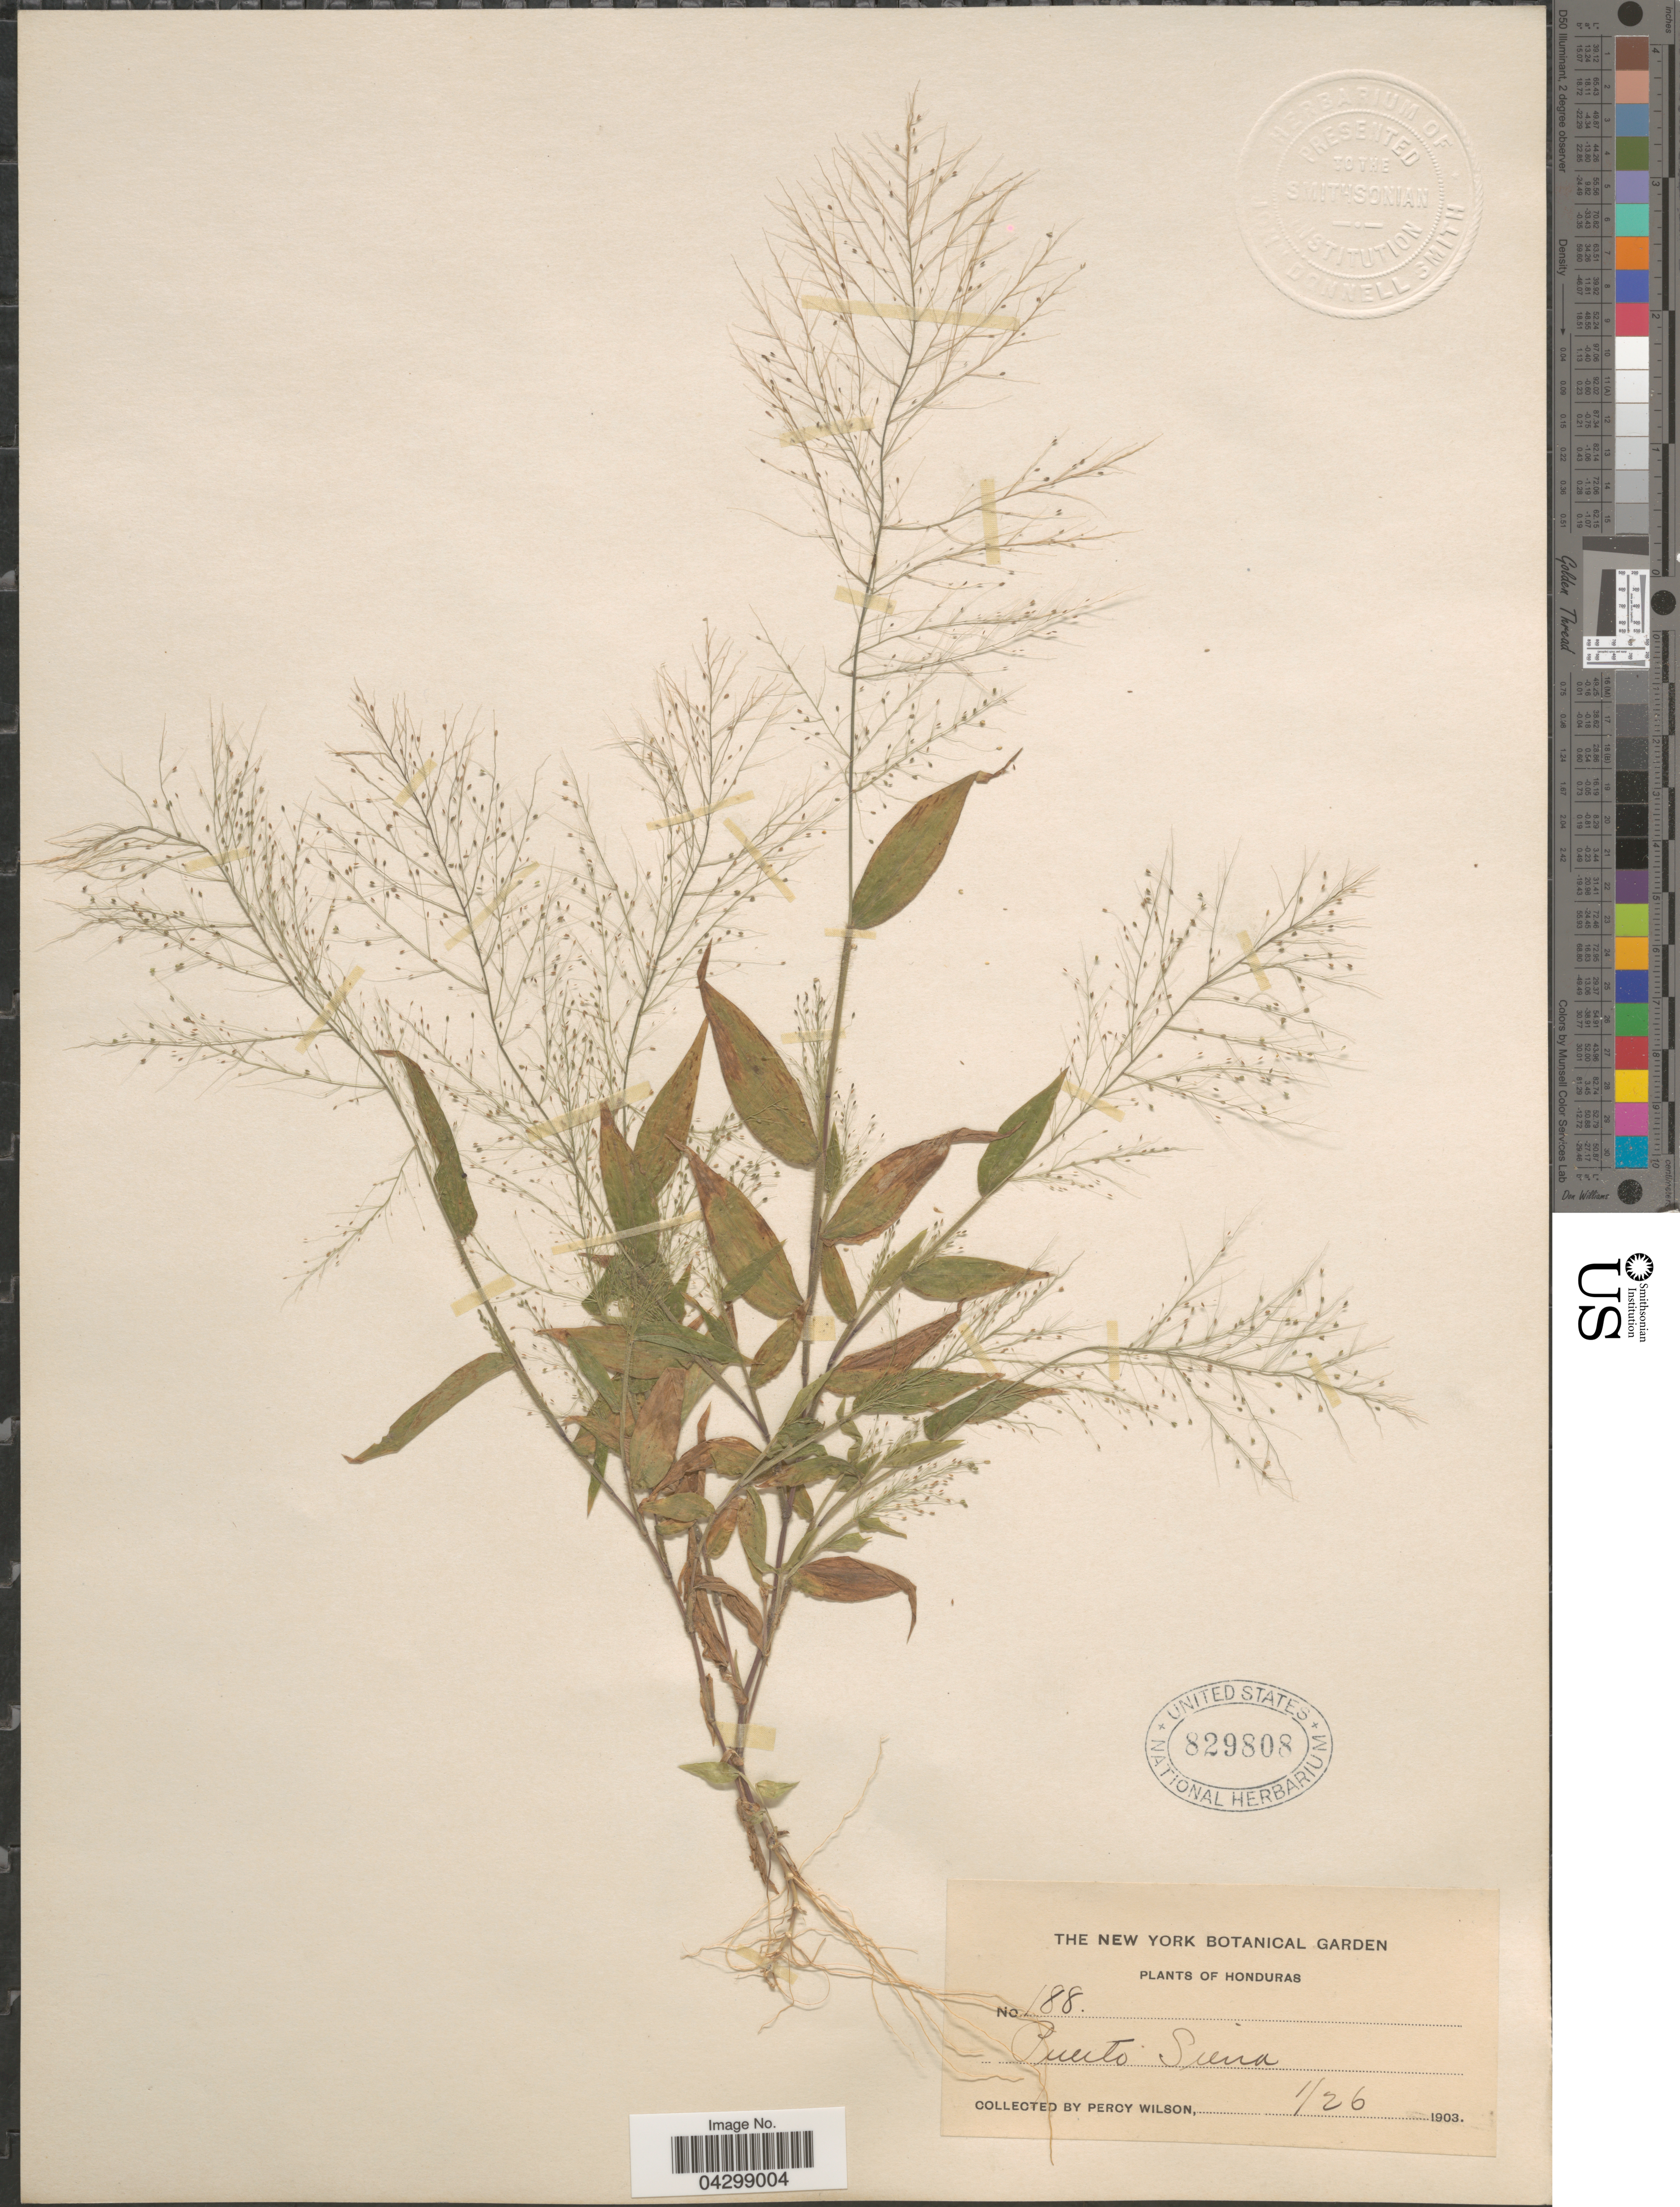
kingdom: Plantae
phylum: Tracheophyta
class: Liliopsida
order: Poales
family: Poaceae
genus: Panicum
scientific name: Panicum trichoides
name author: Sw.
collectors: P. Wilson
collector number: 188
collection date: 1903-01-26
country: Honduras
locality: Puerto Sierra.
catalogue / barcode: US 829808